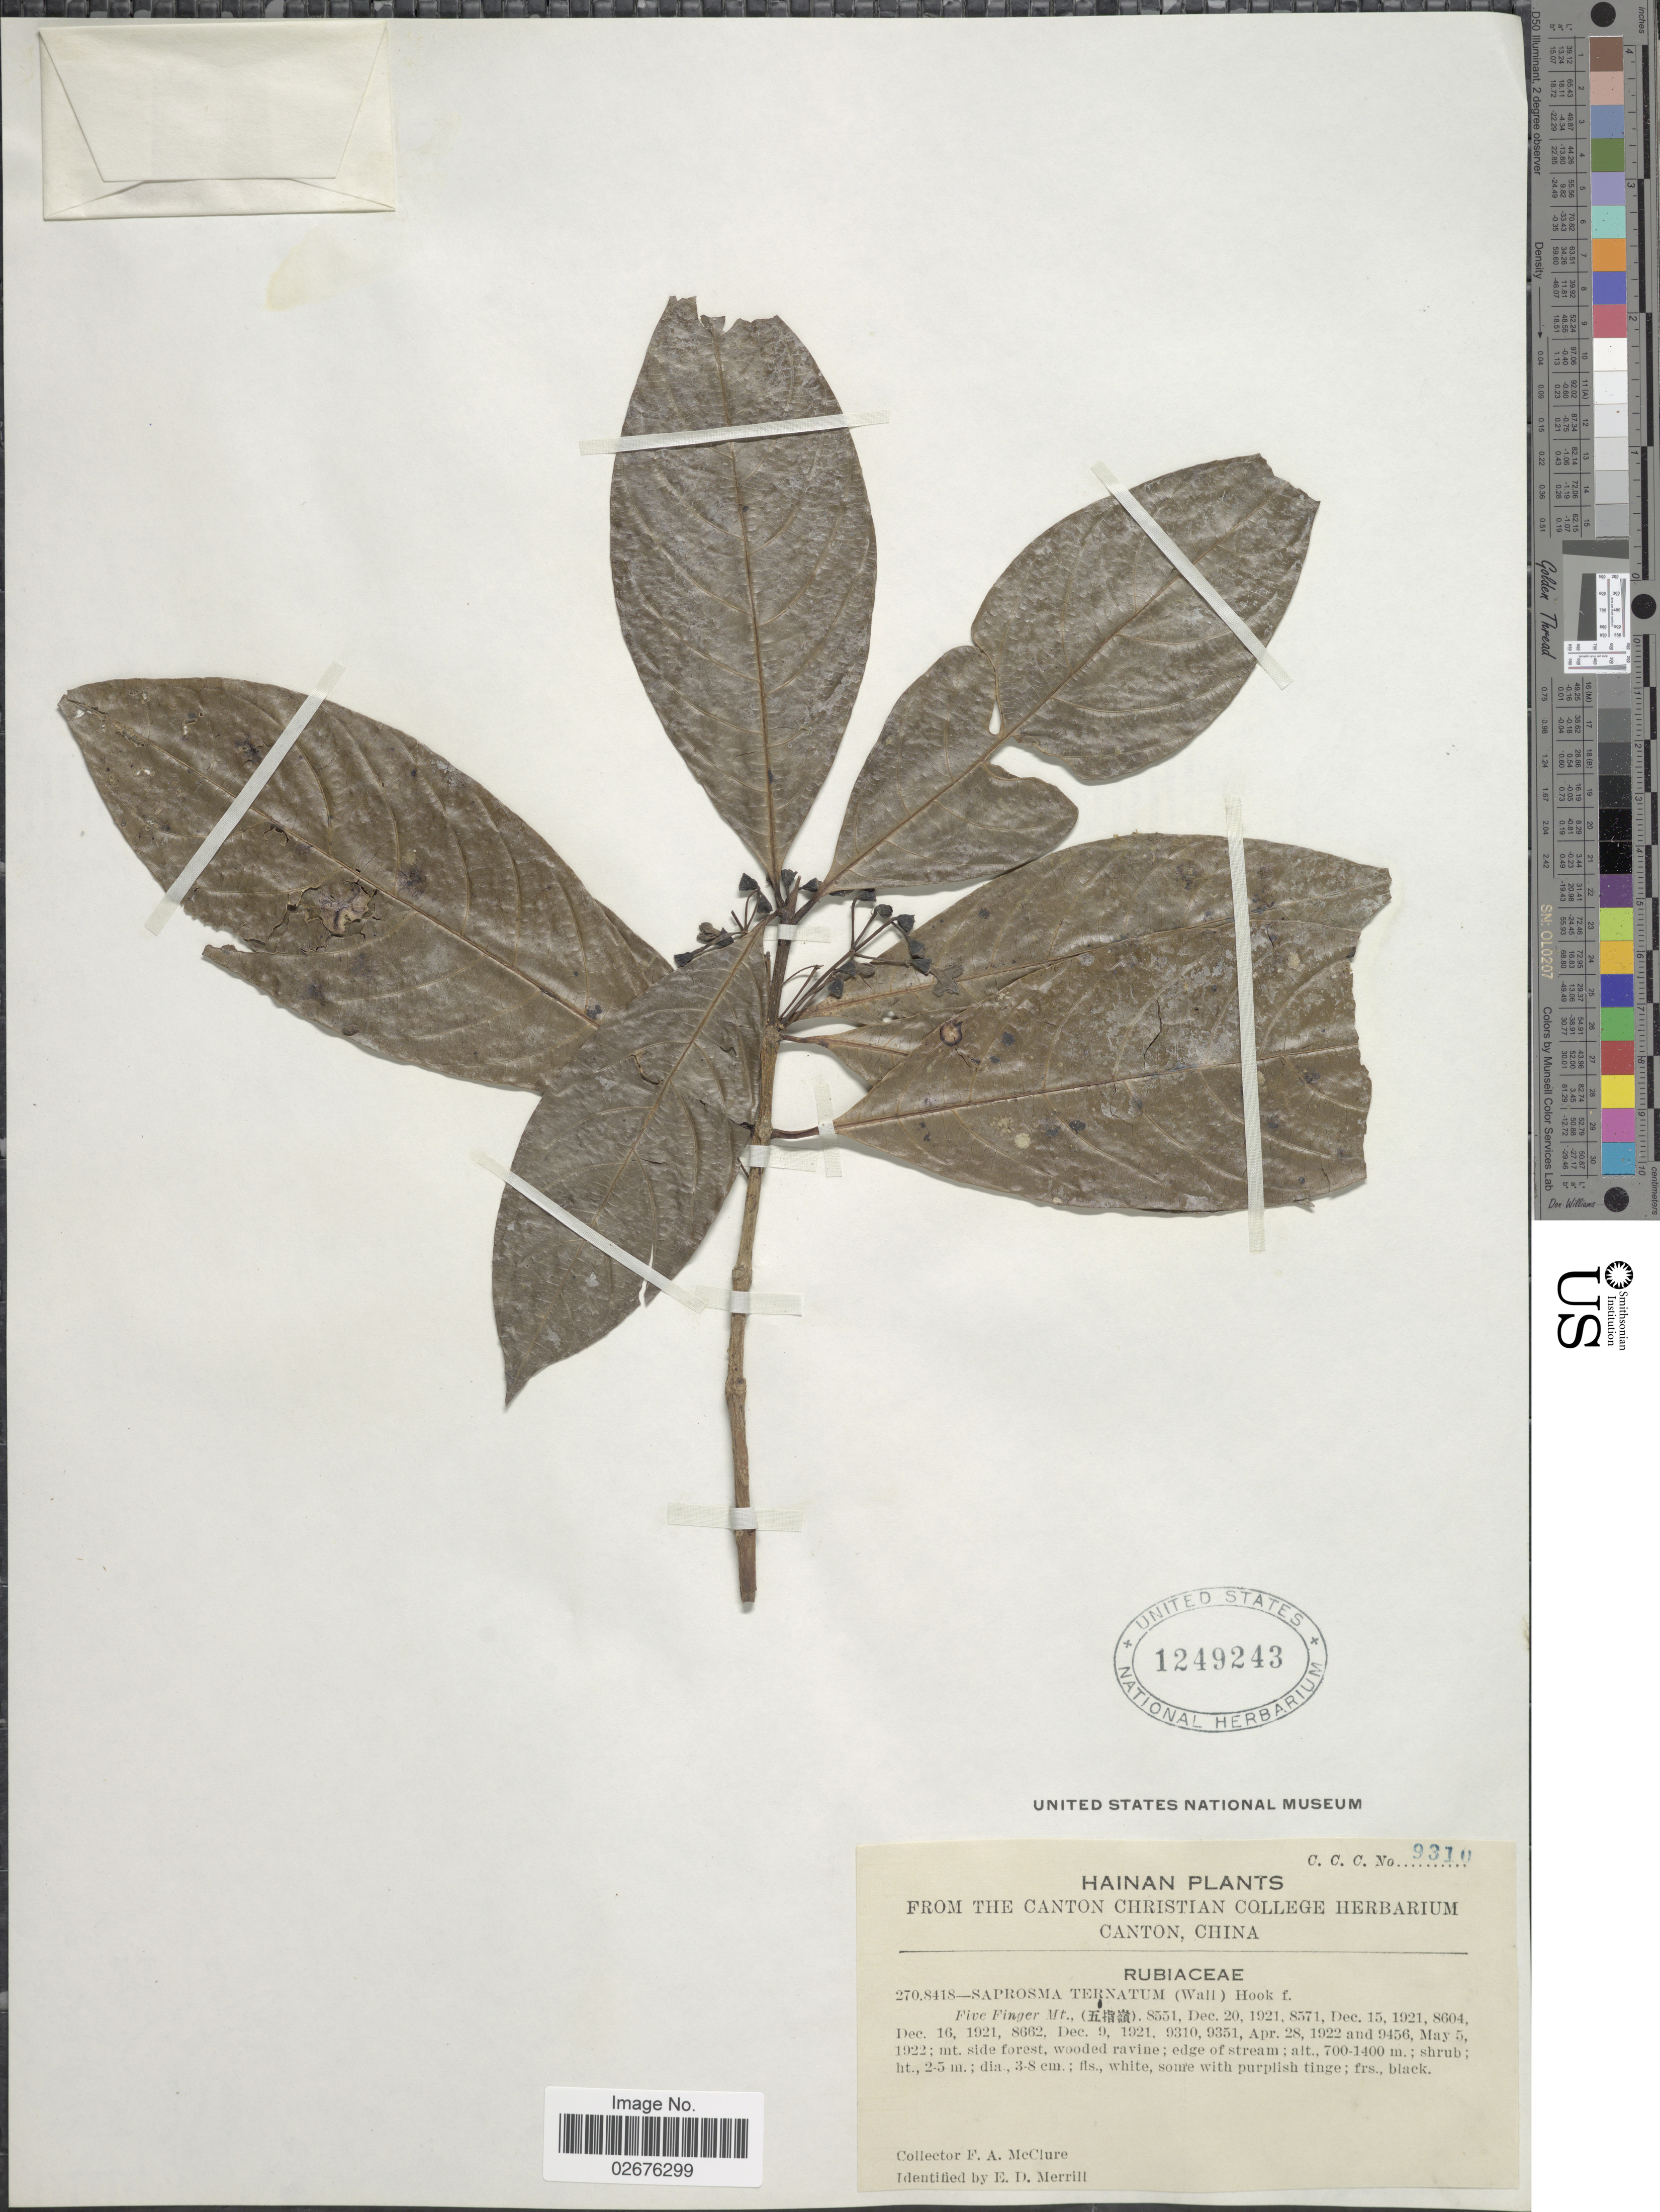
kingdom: Plantae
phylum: Tracheophyta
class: Magnoliopsida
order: Gentianales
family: Rubiaceae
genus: Saprosma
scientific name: Saprosma ternata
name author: (Wall.) Benth. & Hook. f. ex Kurz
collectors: F. A. McClure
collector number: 9310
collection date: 1921-12-20/1922-04-28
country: China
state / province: Hainan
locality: Five Finger Mt., (X)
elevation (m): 700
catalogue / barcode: US 1249243